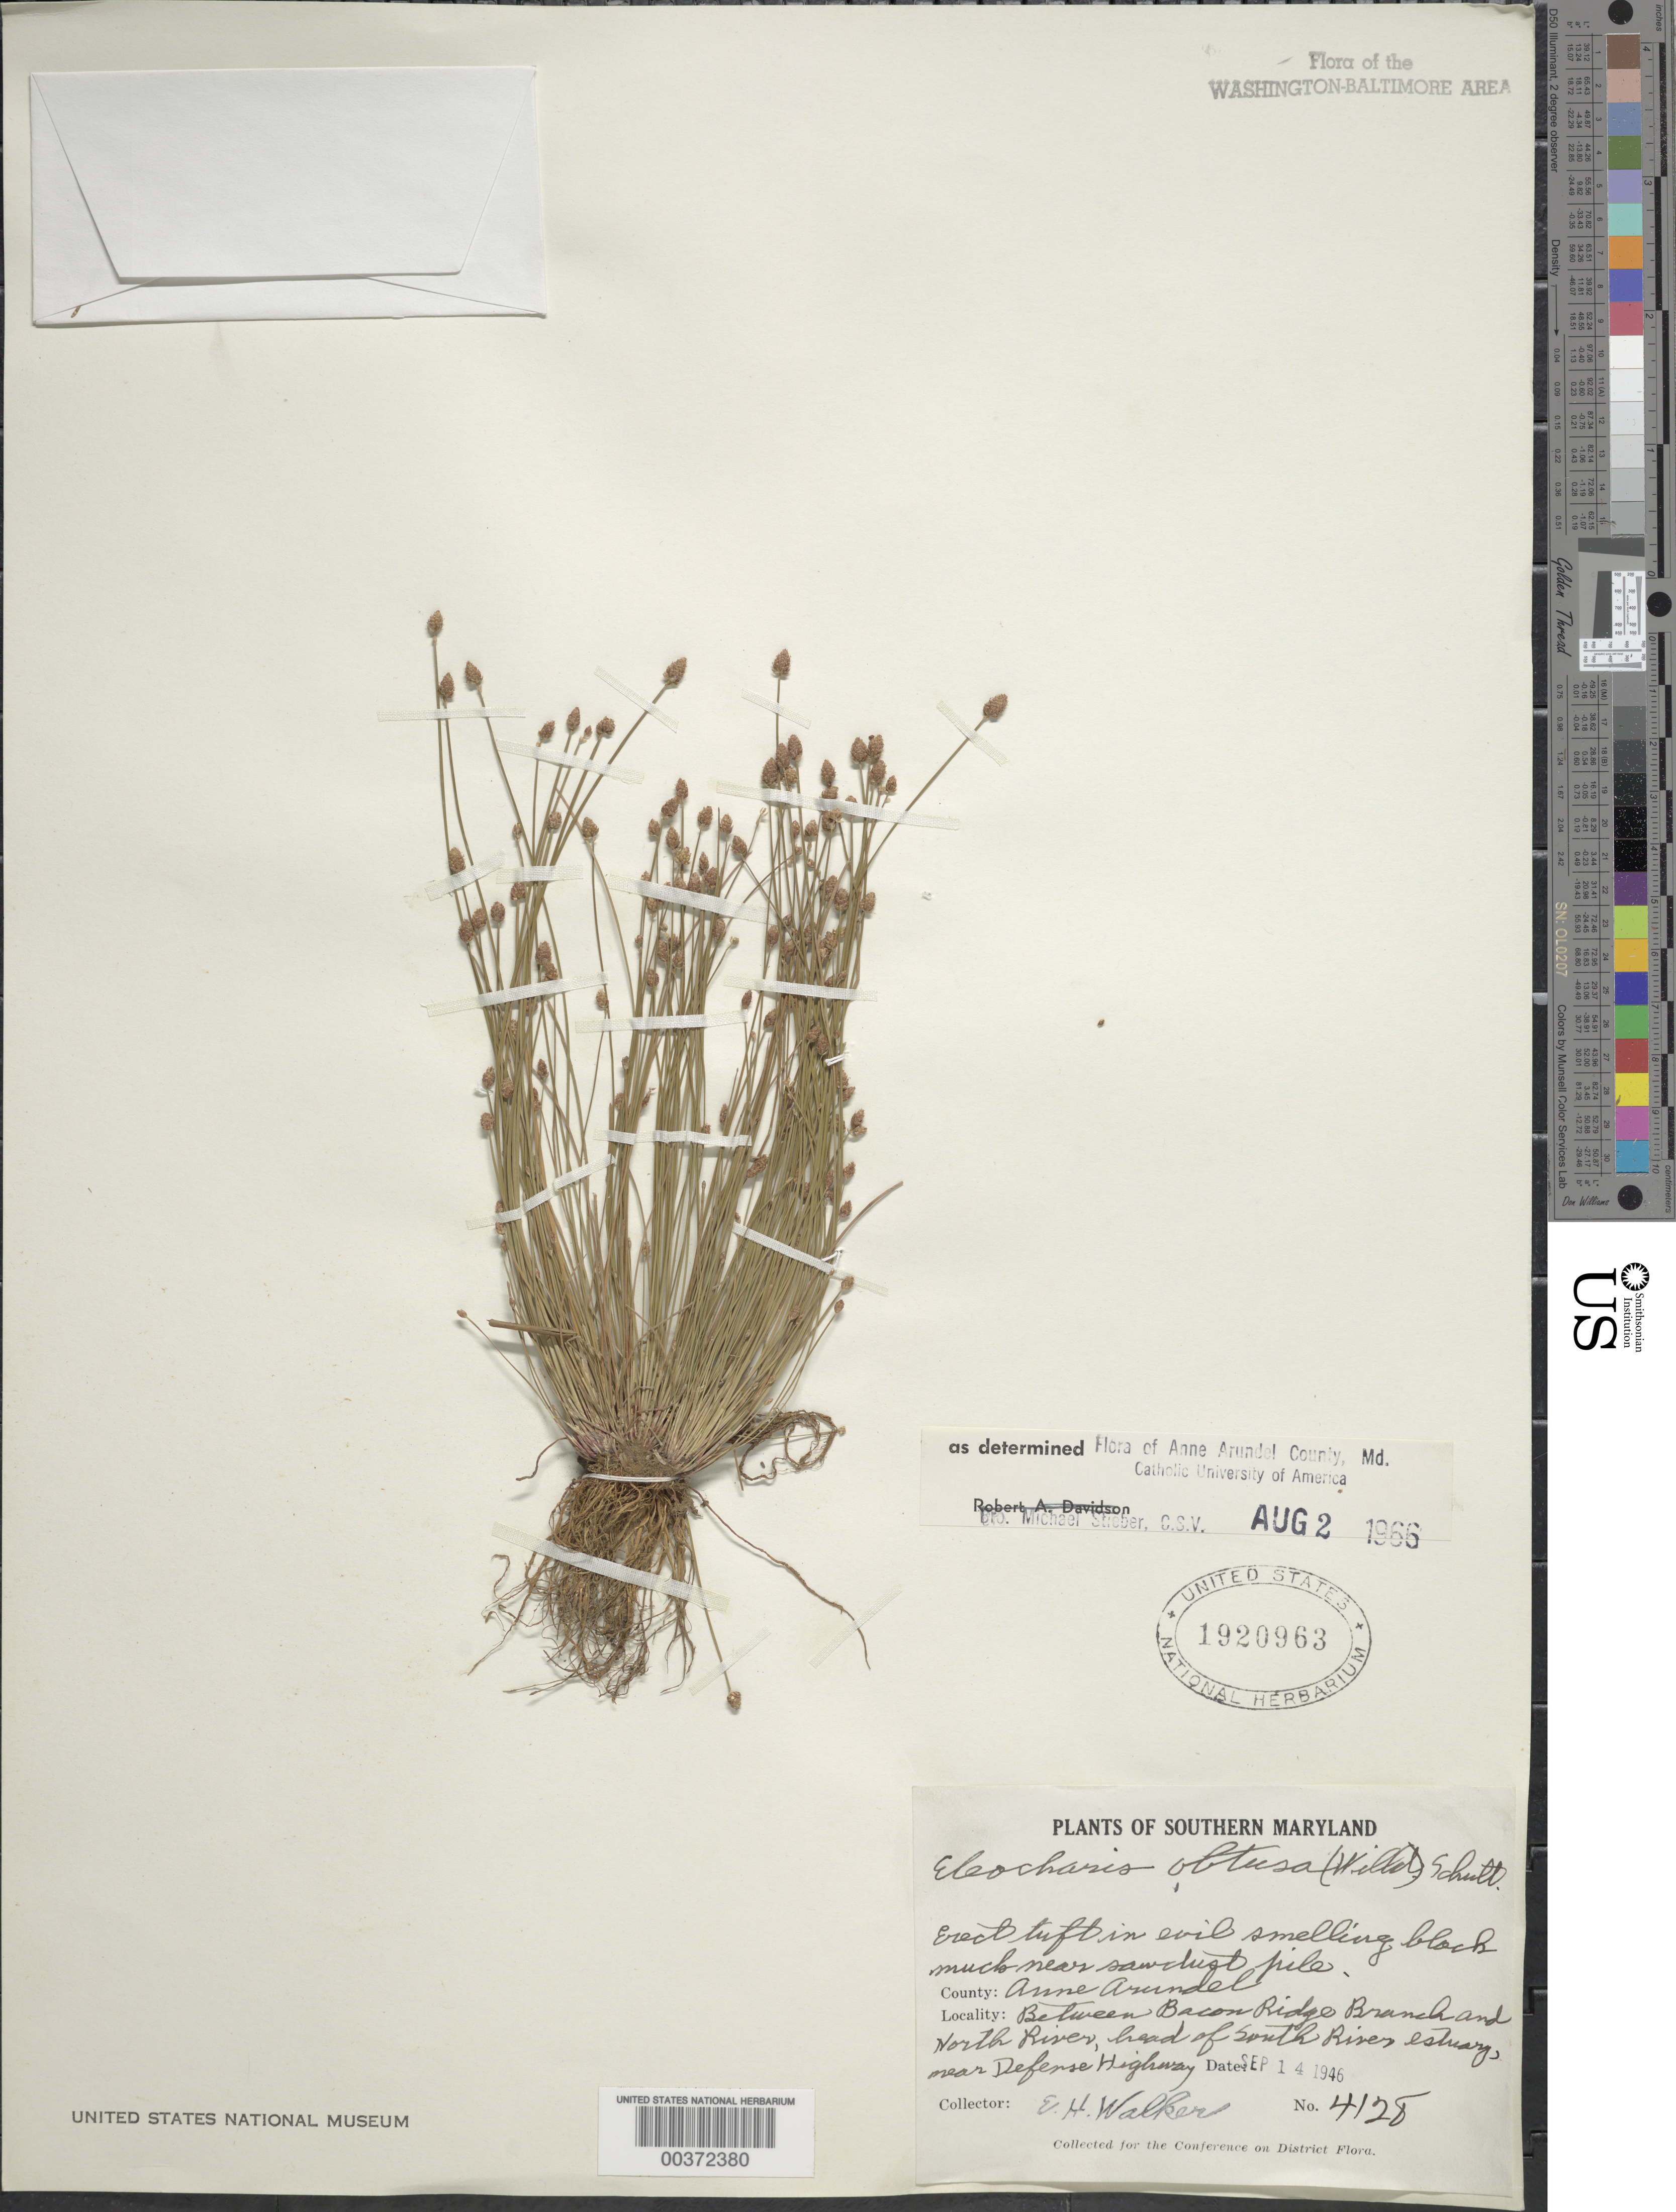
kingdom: Plantae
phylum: Tracheophyta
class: Liliopsida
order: Poales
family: Cyperaceae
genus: Eleocharis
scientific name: Eleocharis obtusa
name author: (Willd.) Schult.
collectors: E. H. Walker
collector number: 4128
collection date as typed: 14 Sep 1946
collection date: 1946-09-14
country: United States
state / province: Maryland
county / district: Anne Arundel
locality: between Bacon Ridge Branch and North River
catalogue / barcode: US 1920963